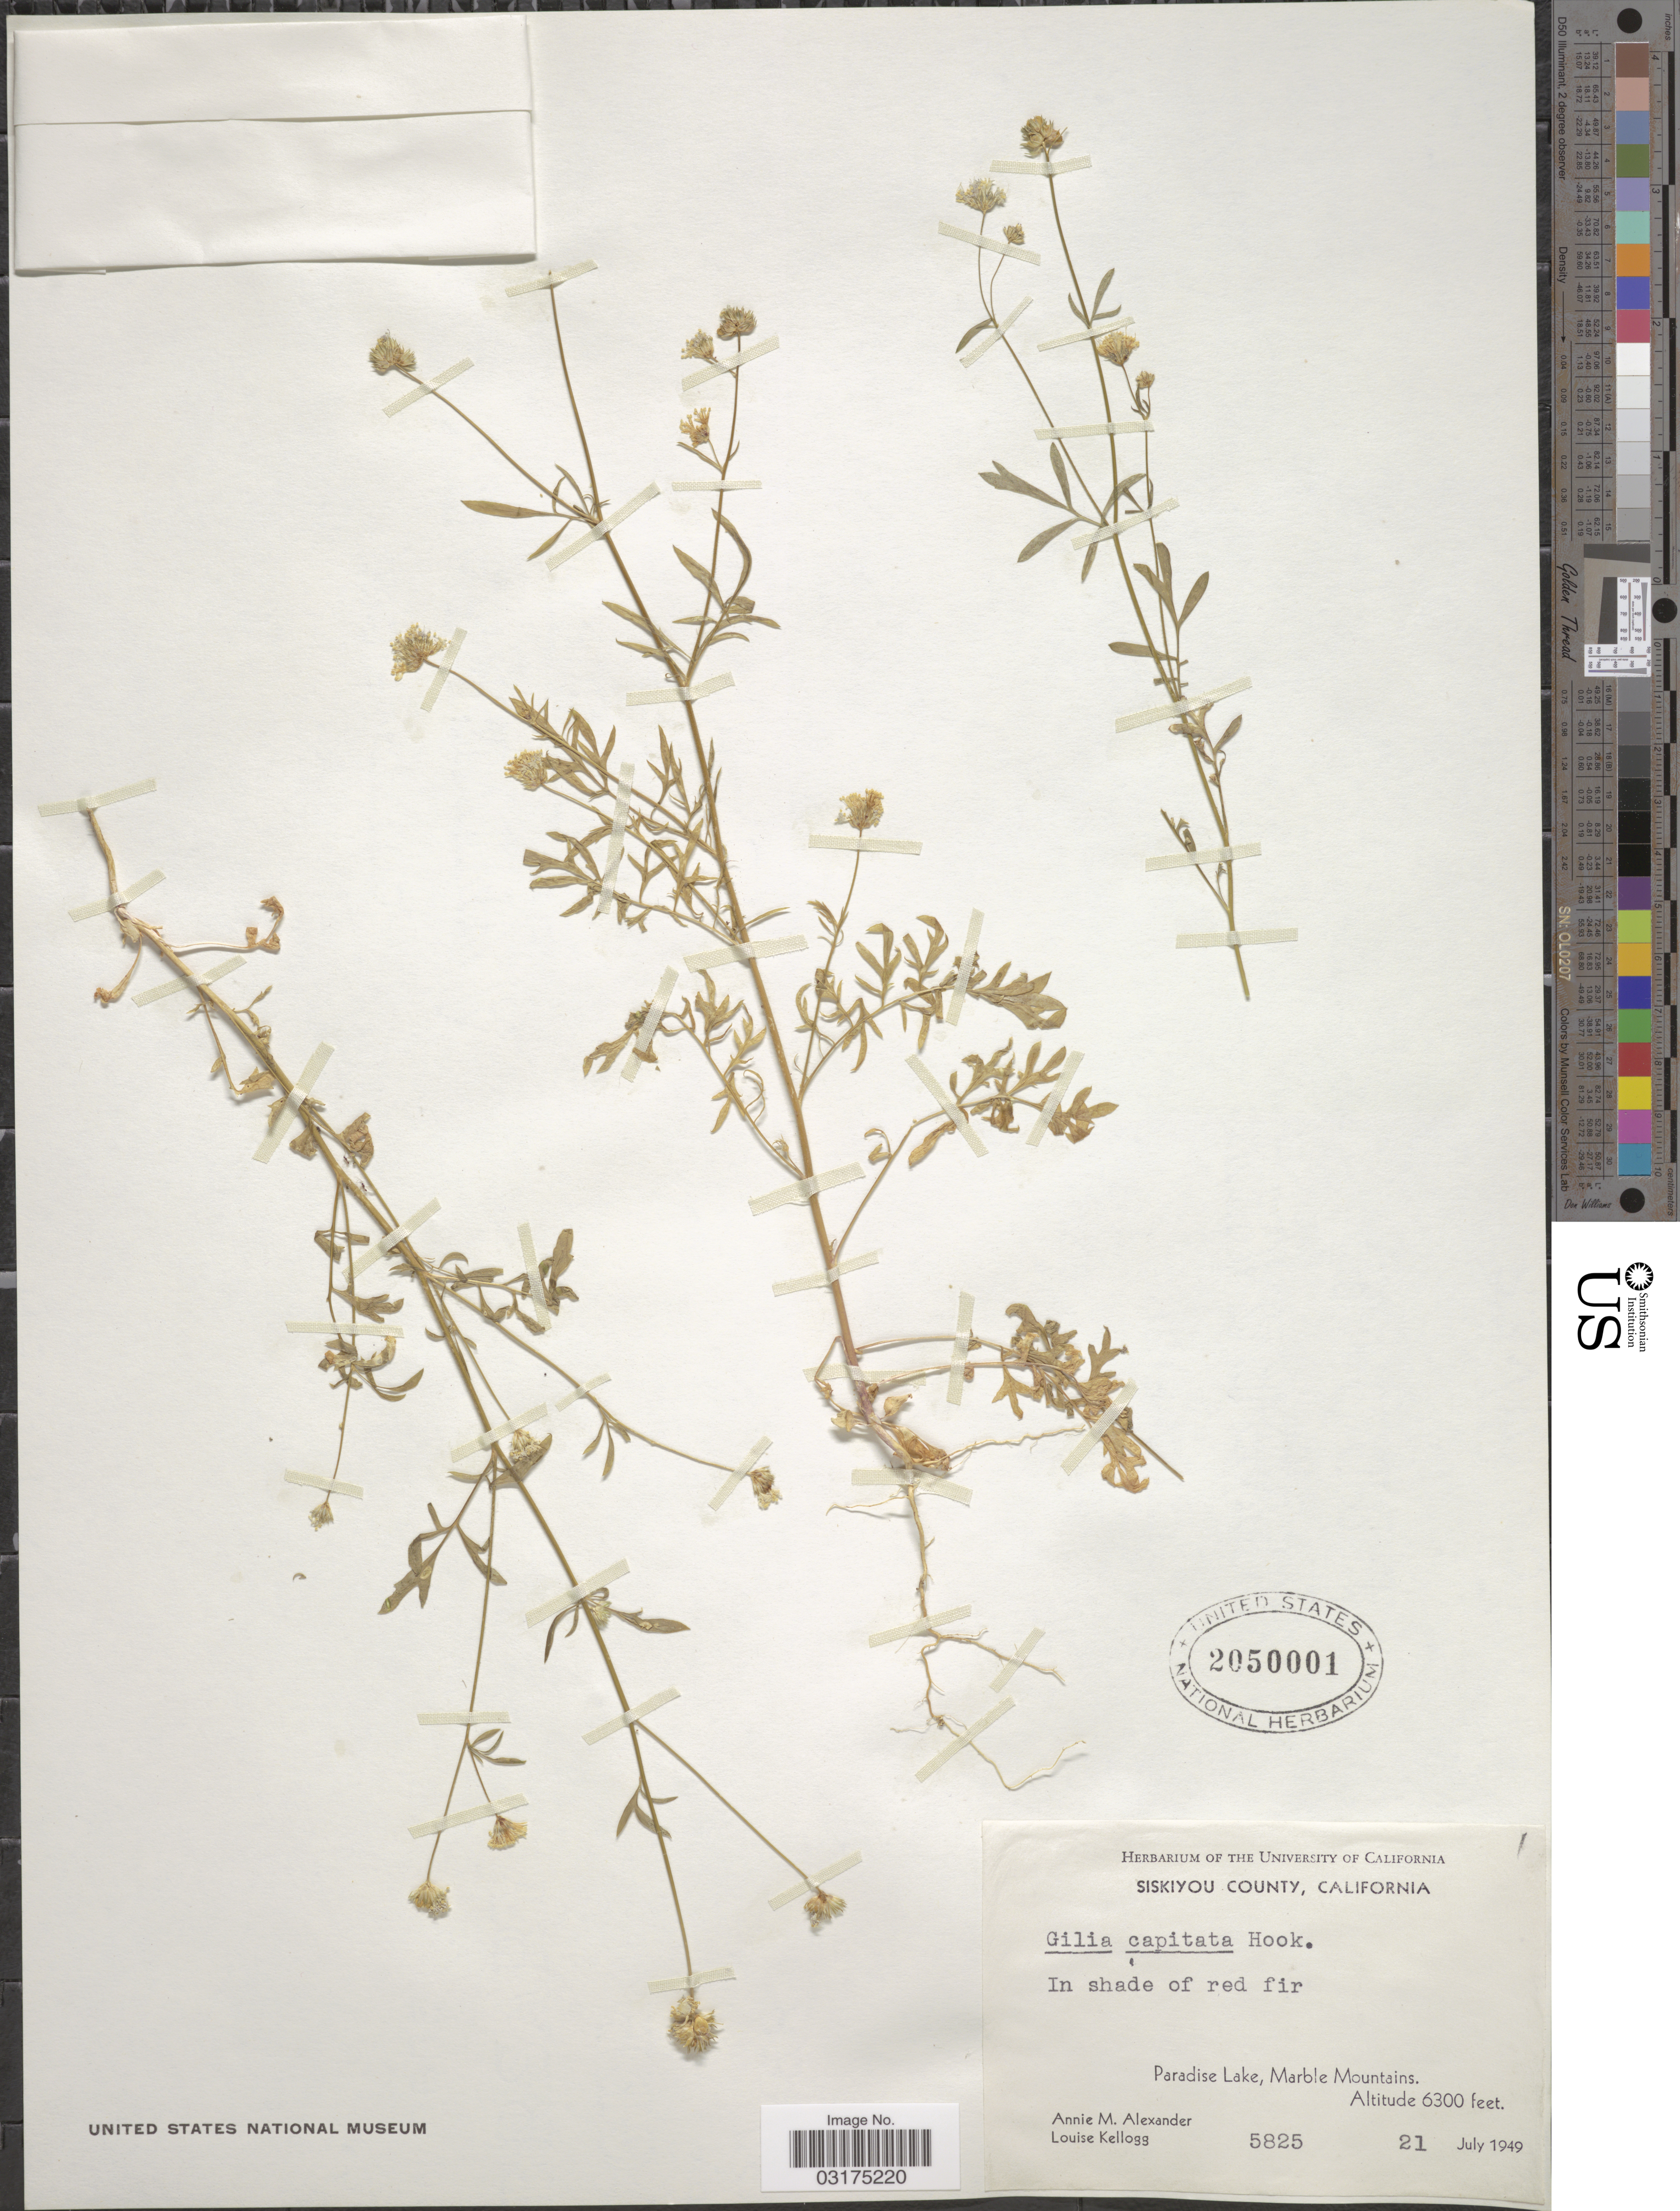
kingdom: Plantae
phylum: Tracheophyta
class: Magnoliopsida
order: Ericales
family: Polemoniaceae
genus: Gilia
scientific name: Gilia capitata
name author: Sims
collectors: A. M. Alexander & L. Kellogg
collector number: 5825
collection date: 1949-07-21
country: United States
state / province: California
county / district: Siskiyou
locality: Siskiyou County, Paradise Lake, Marble Mountains.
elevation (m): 1920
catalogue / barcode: US 2050001